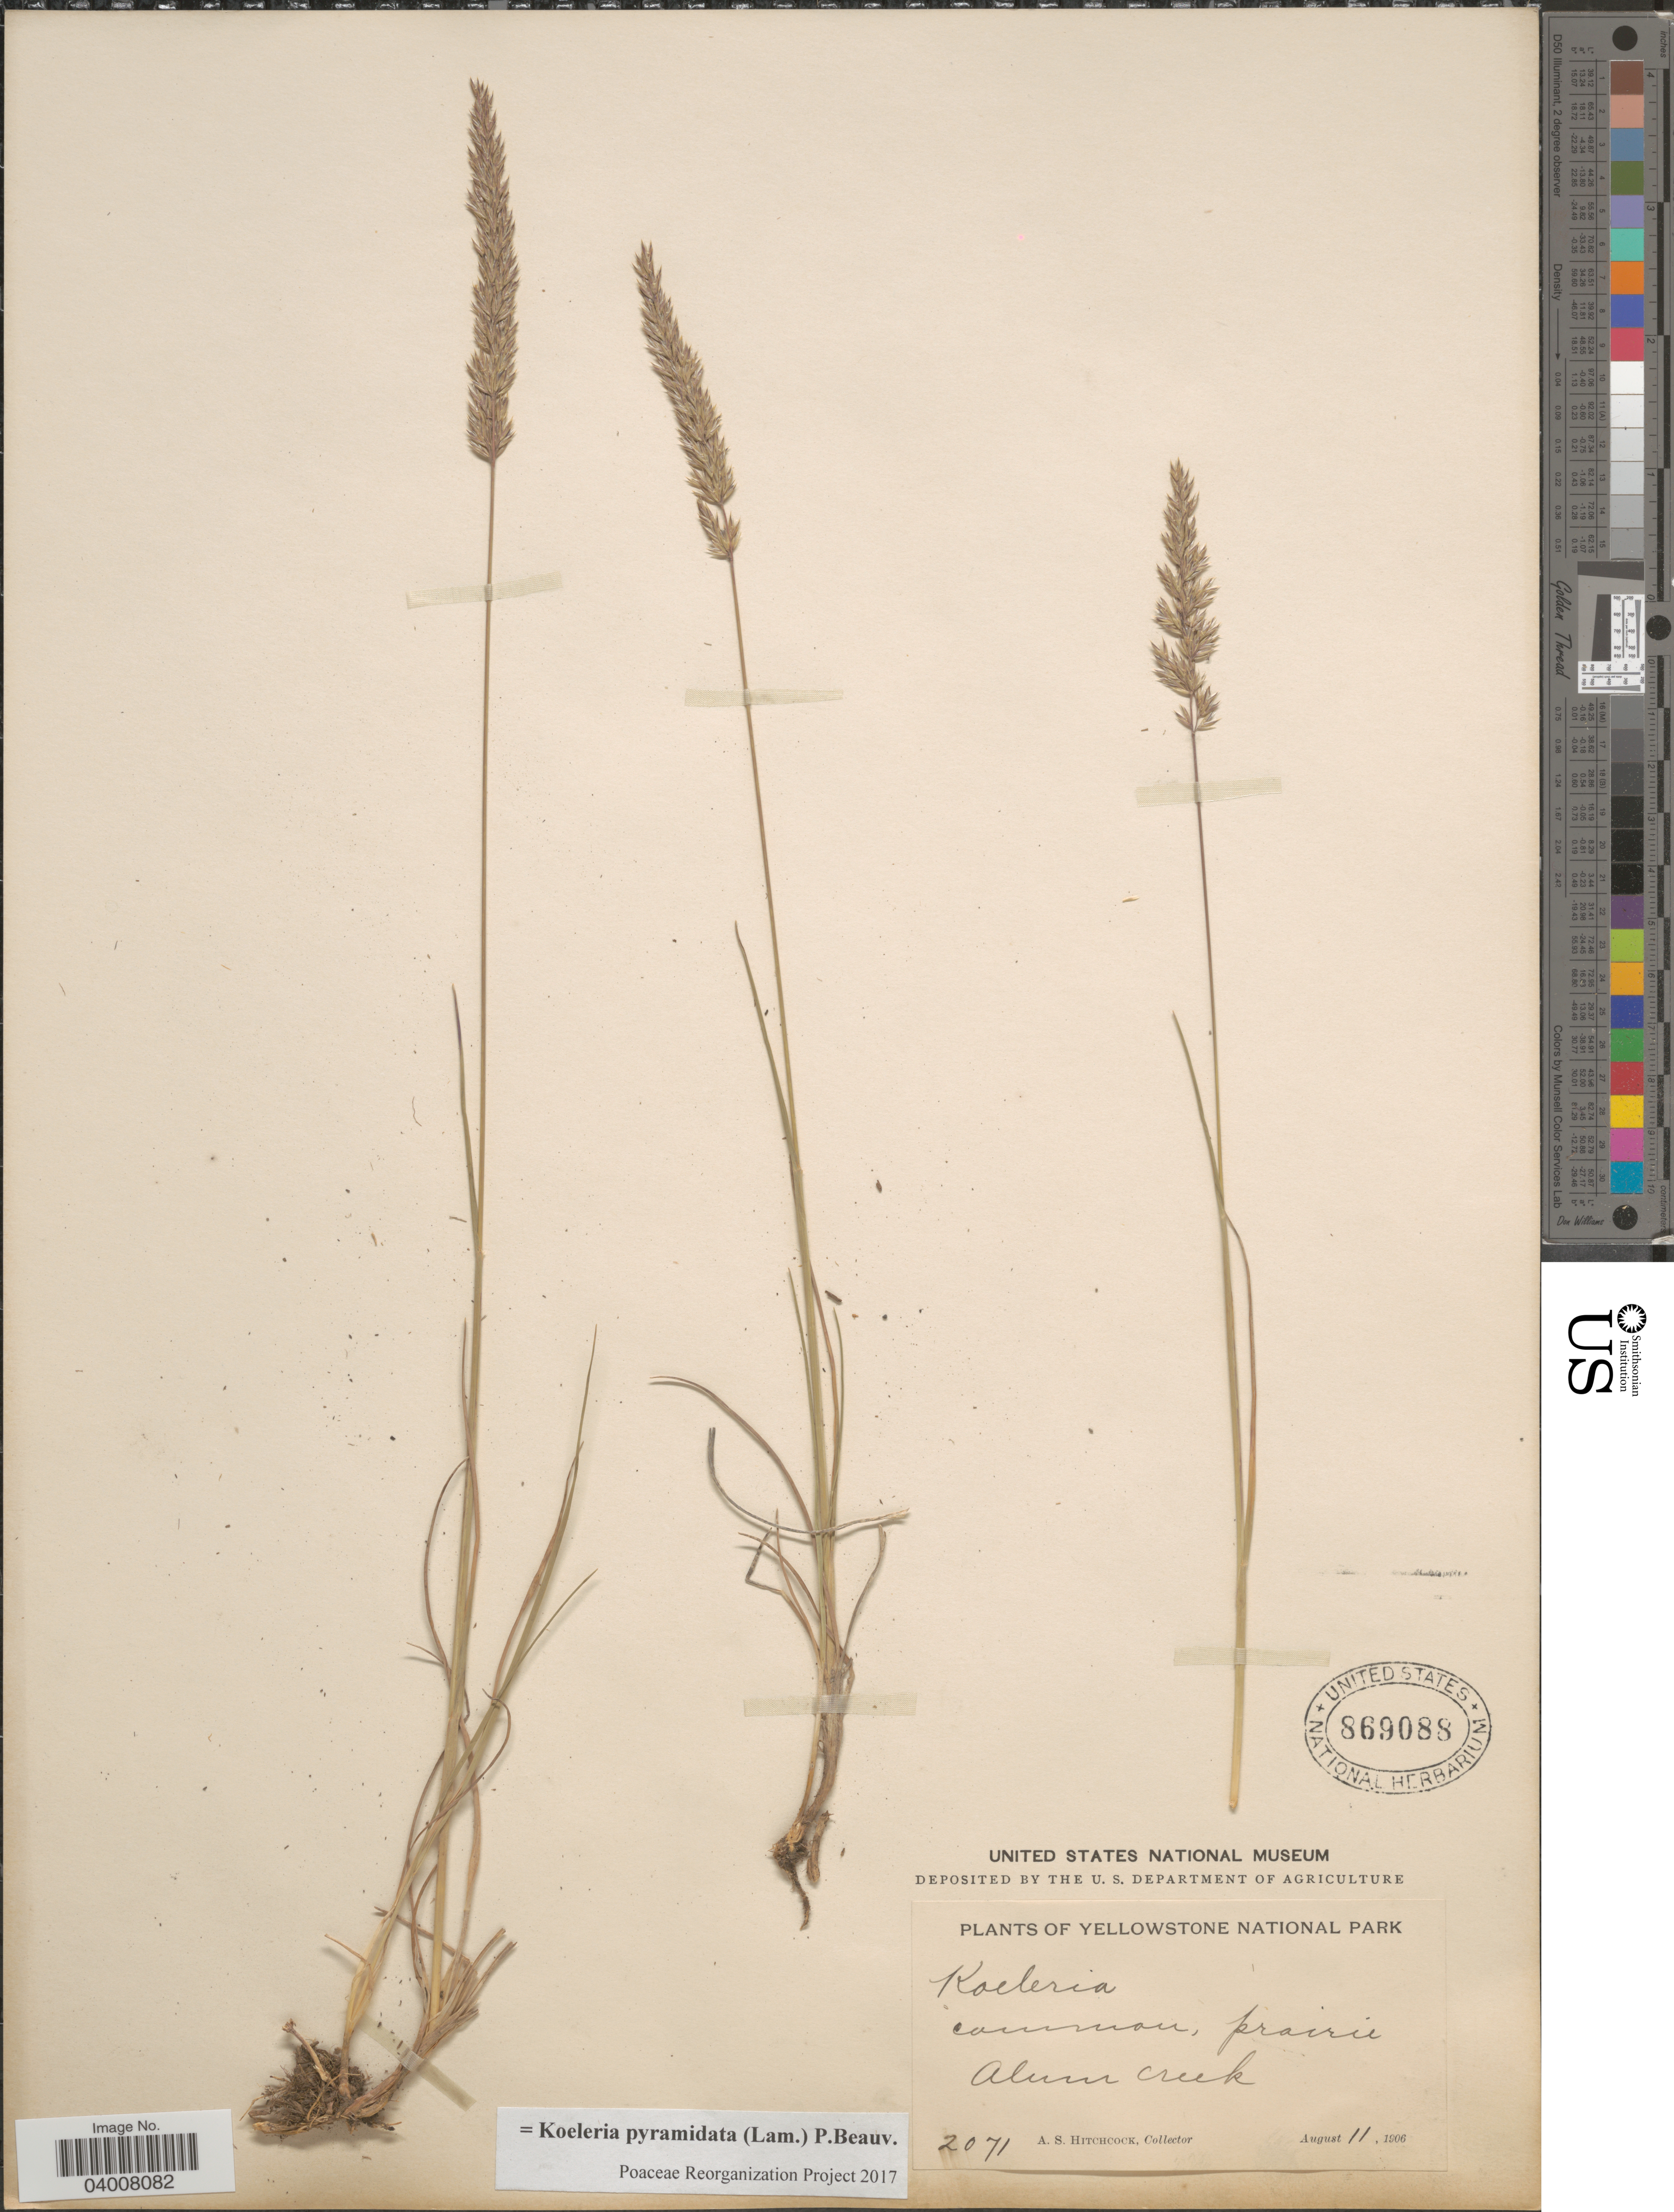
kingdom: Plantae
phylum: Tracheophyta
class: Liliopsida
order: Poales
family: Poaceae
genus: Koeleria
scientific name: Koeleria pyramidata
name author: (Lam.) P. Beauv.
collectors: A. S. Hitchcock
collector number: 2071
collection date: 1906-08-11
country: United States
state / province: Wyoming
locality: Yellowstone National Park. Common, prairie. Alum creek.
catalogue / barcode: US 869088